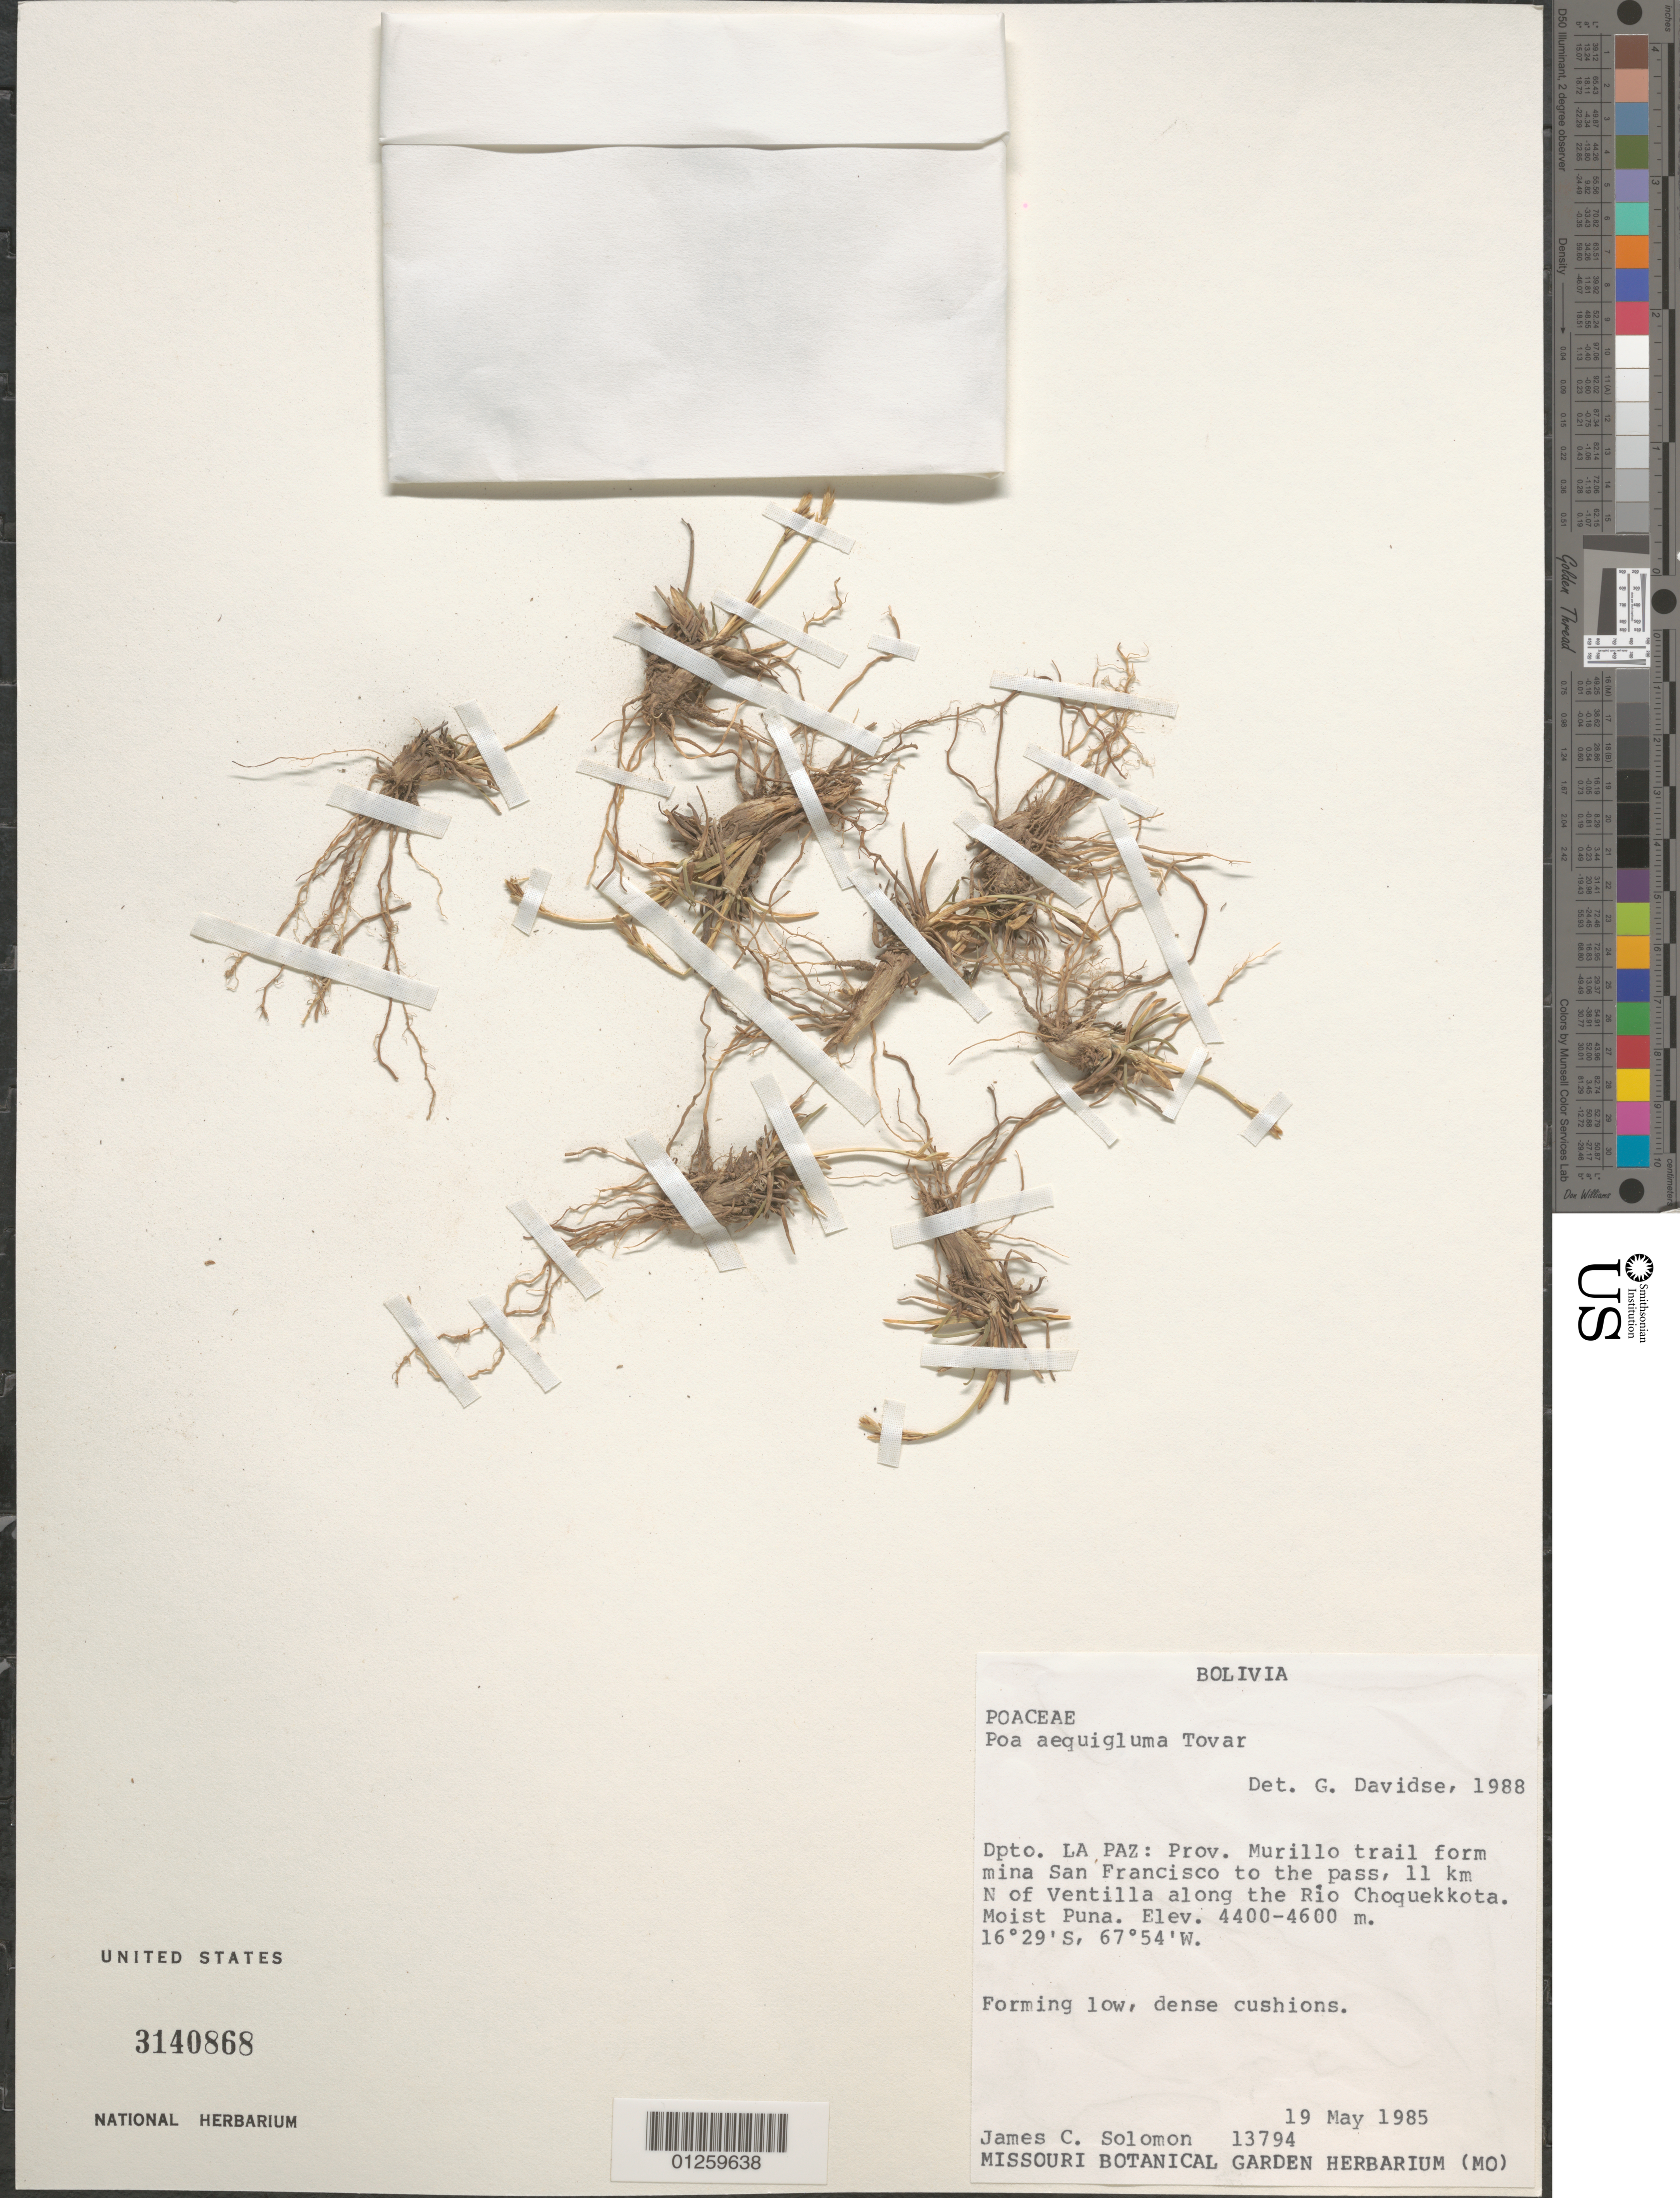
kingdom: Plantae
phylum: Tracheophyta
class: Liliopsida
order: Poales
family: Poaceae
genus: Poa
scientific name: Poa aequigluma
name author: Tovar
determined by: Soreng, Robert J., Research Associate (BOT), Smithsonian Institution - National Museum of Natural History (UNITED STATES)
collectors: J. C. Solomon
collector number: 13794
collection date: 1985-05-19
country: Bolivia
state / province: La Paz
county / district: Murillo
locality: trail from mina San Francisco to the pass, 11 km N of Ventilla along the Rio Choquekkota. Moist Puna.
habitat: forming low, dense cushions.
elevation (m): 4400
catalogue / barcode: US 3140868